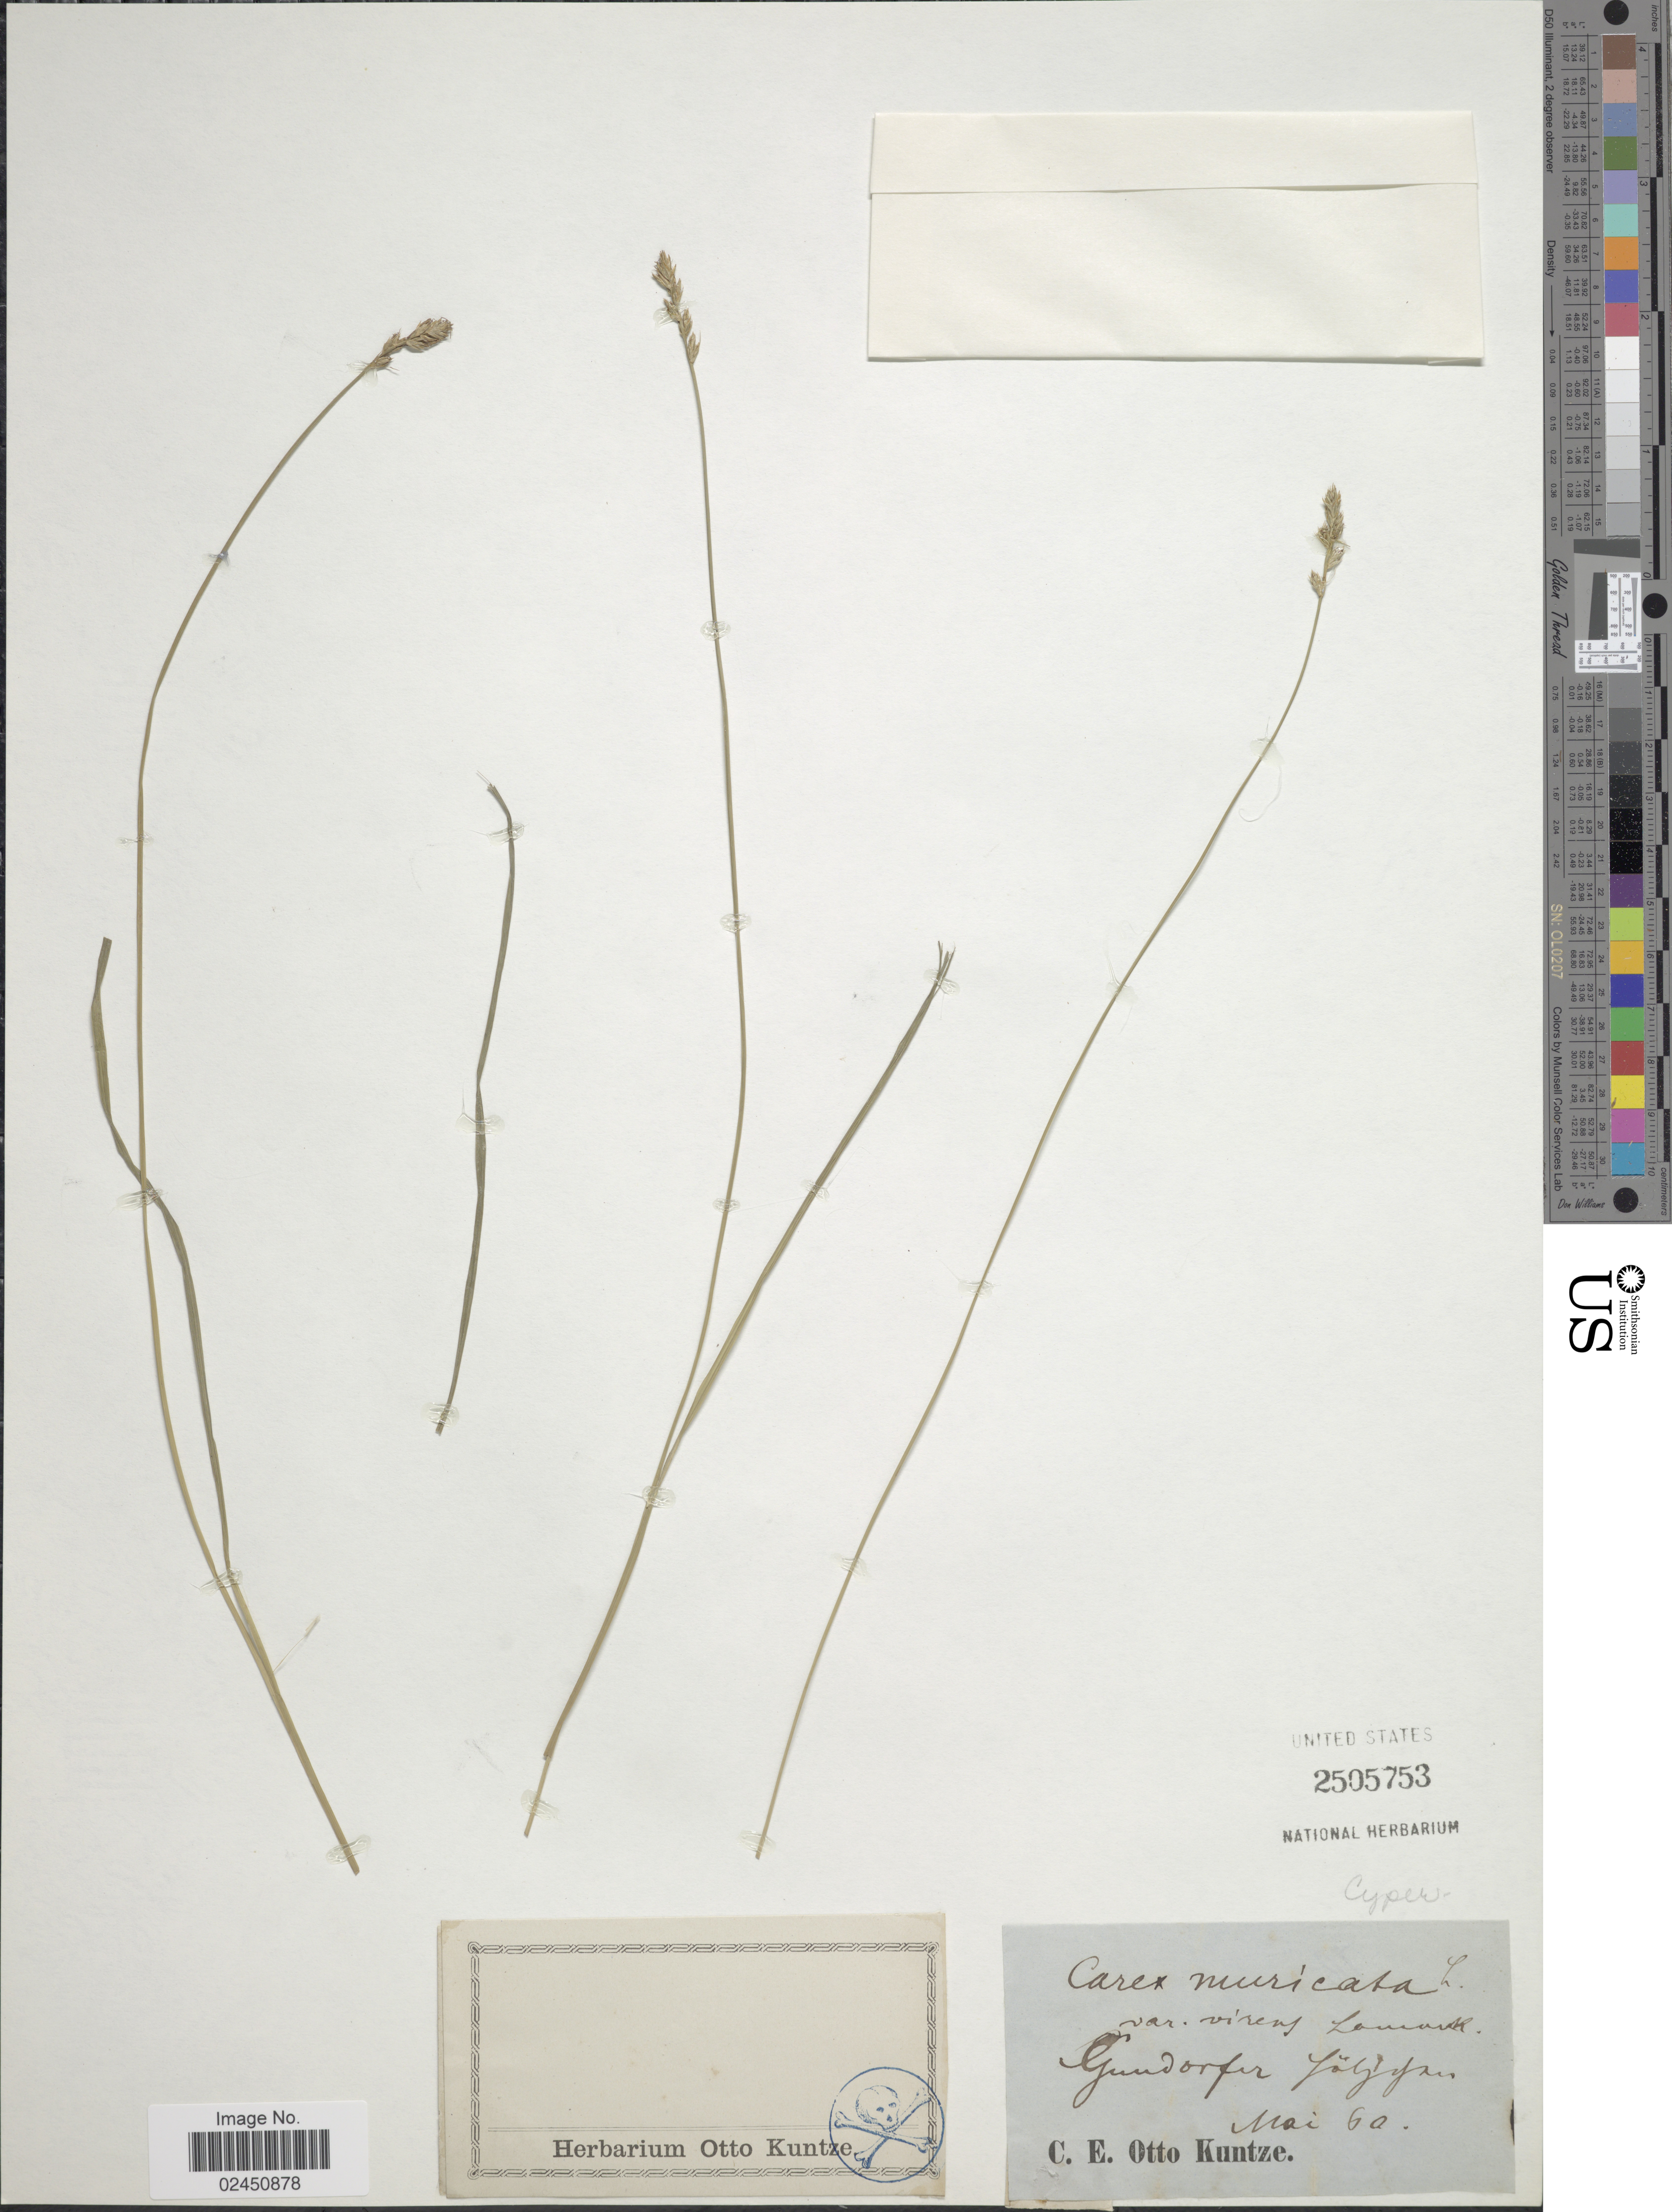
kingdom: Plantae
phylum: Tracheophyta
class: Liliopsida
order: Poales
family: Cyperaceae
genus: Carex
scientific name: Carex muricata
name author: L.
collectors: C.E.O. Kuntze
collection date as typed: Transcribed d/m/y: /5/60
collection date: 1860-05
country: Germany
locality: Gundorfer [illegible text]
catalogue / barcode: US 2505753